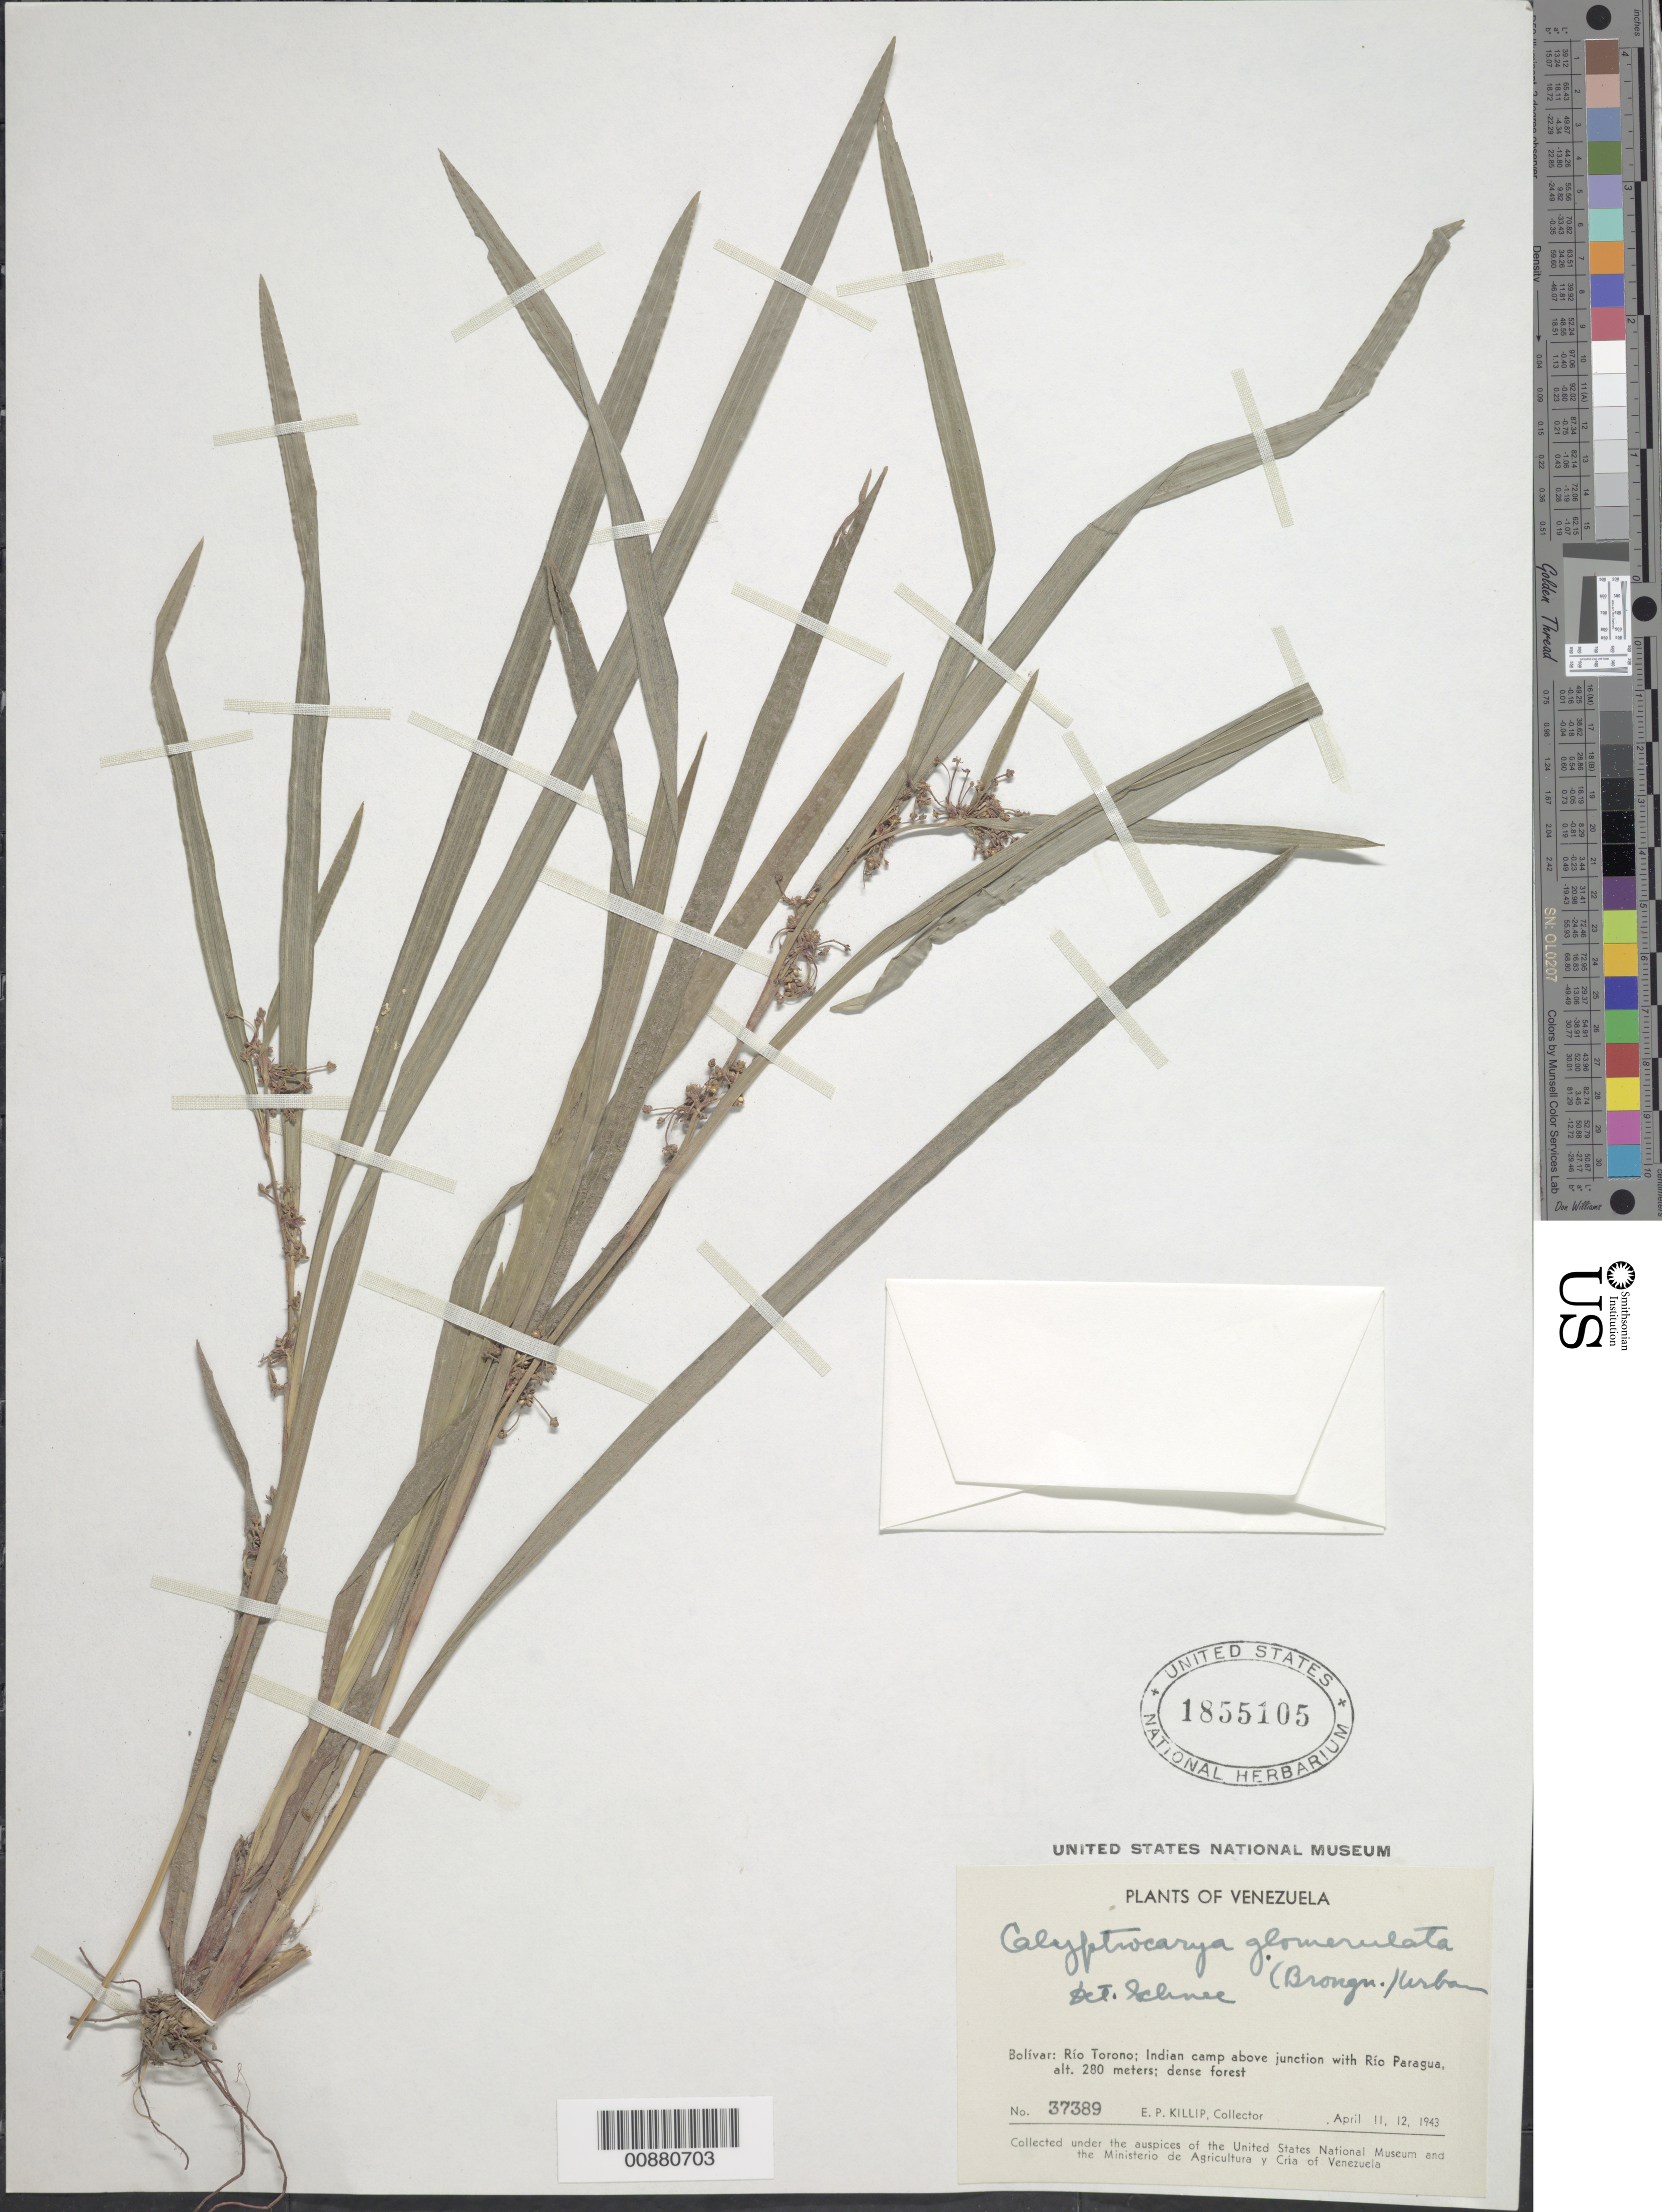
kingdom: Plantae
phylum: Tracheophyta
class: Liliopsida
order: Poales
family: Cyperaceae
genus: Calyptrocarya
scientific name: Calyptrocarya glomerulata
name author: (Brongn.) Urb.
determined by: Schnee, Ludwig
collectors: E. P. Killip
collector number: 37389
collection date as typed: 11-Apr-43 to 12-Apr-43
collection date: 1943-04-11/1943-04-12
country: Venezuela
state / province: Bolívar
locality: Río Torono, Indian camp above junction with Río Paragua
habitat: Dense forest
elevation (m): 280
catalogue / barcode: US 1855105